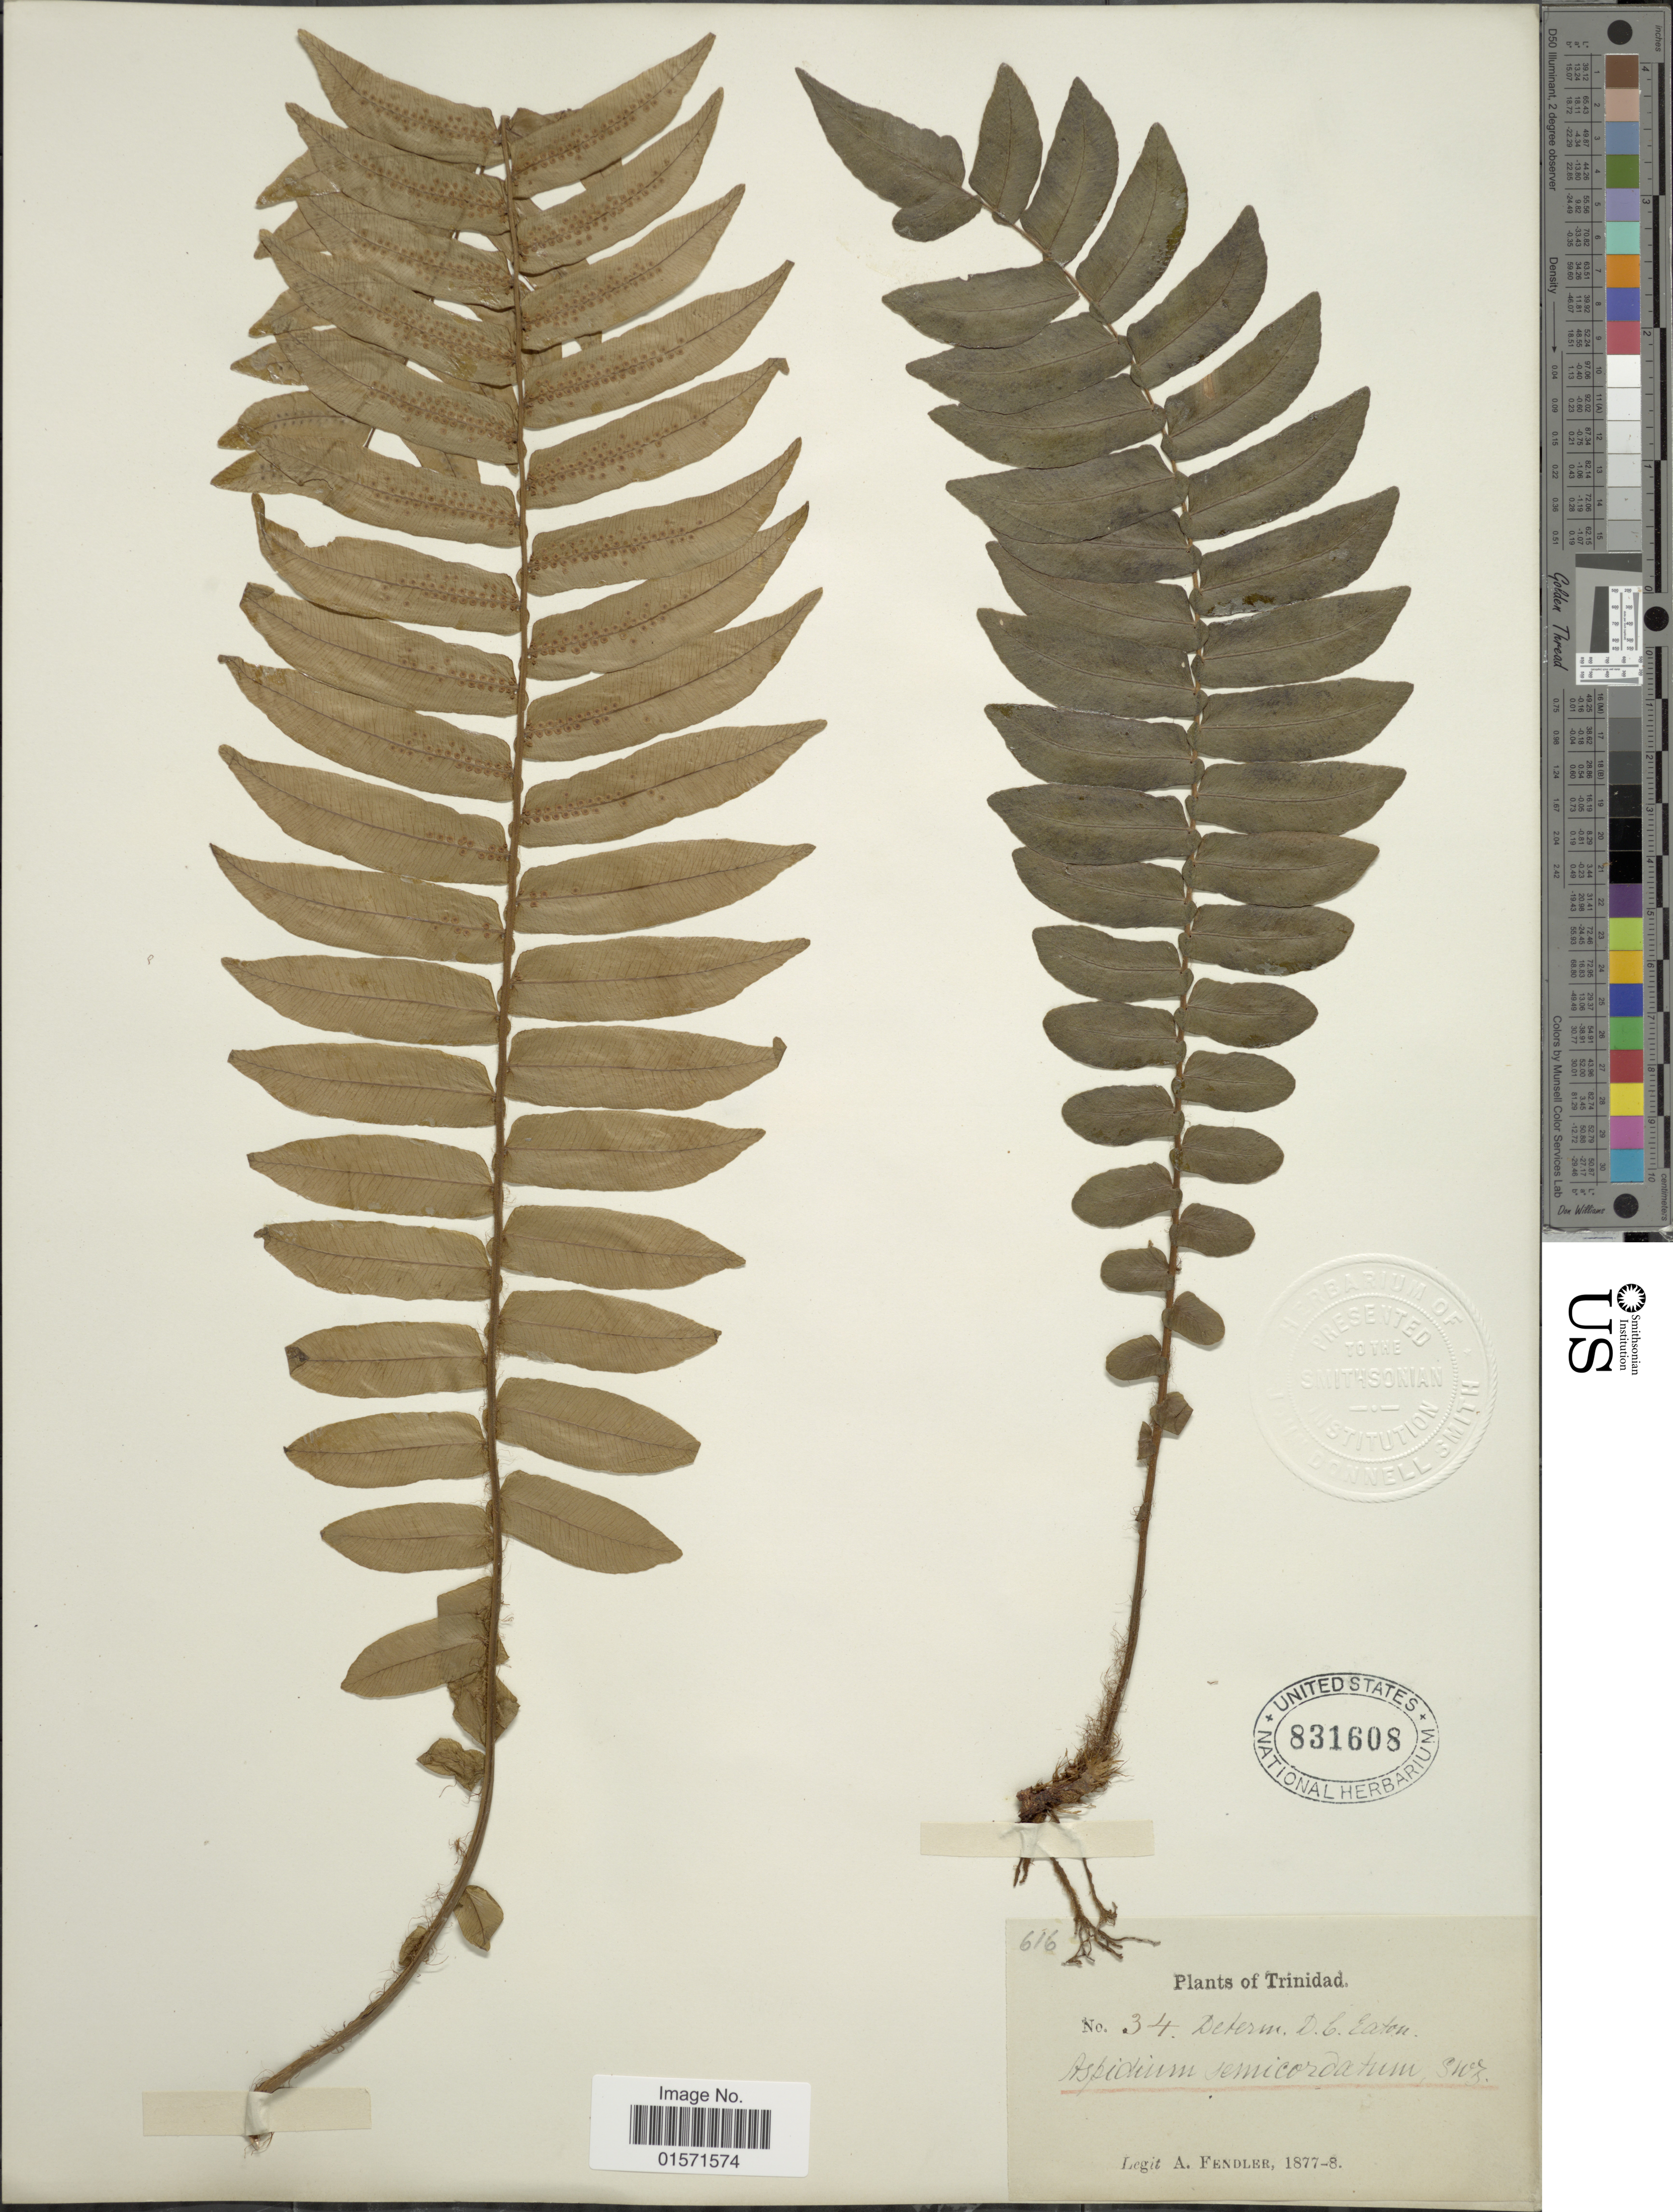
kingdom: Plantae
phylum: Tracheophyta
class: Polypodiopsida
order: Polypodiales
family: Lomariopsidaceae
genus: Cyclopeltis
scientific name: Cyclopeltis semicordata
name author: (Sw.) J. Sm.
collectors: A. Fendler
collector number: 34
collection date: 1877/1887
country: Trinidad and Tobago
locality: Trinidad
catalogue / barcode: US 831608